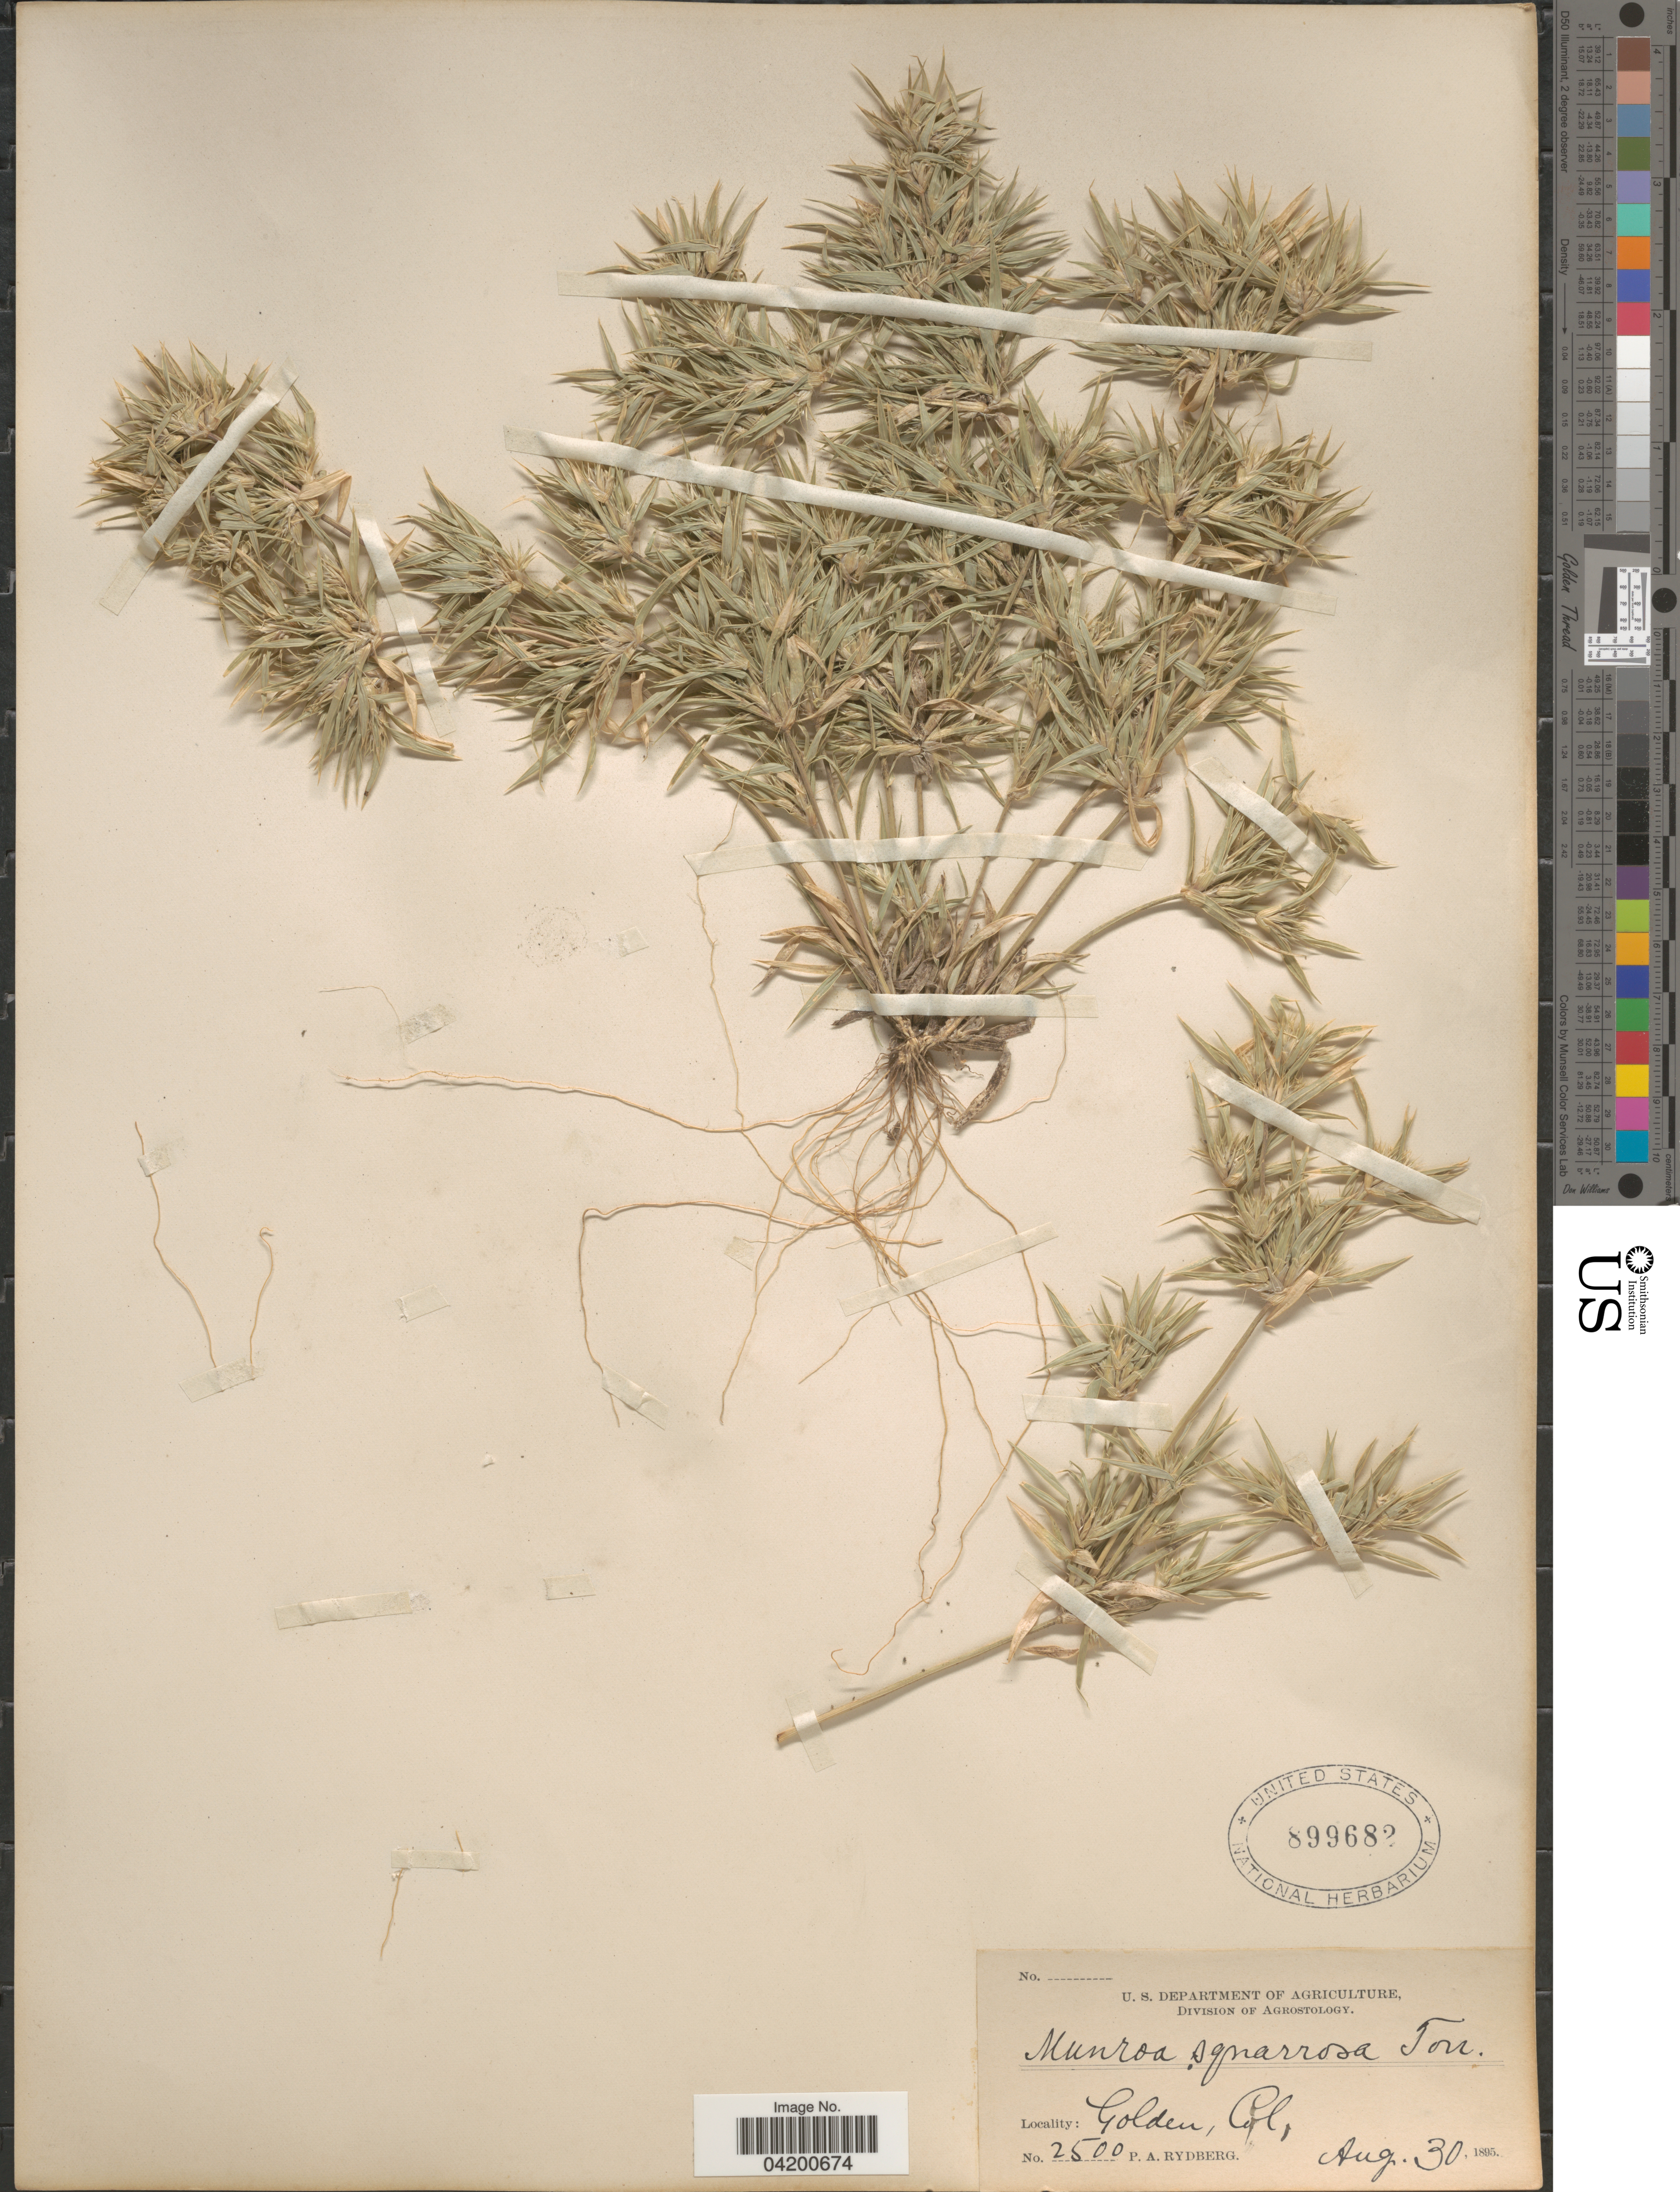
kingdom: Plantae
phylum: Tracheophyta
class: Liliopsida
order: Poales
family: Poaceae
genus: Munroa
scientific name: Munroa squarrosa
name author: (Nutt.) Torr.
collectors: P. A. Rydberg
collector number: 2500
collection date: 1895-08-30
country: United States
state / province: Colorado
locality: Golden.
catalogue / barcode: US 899682